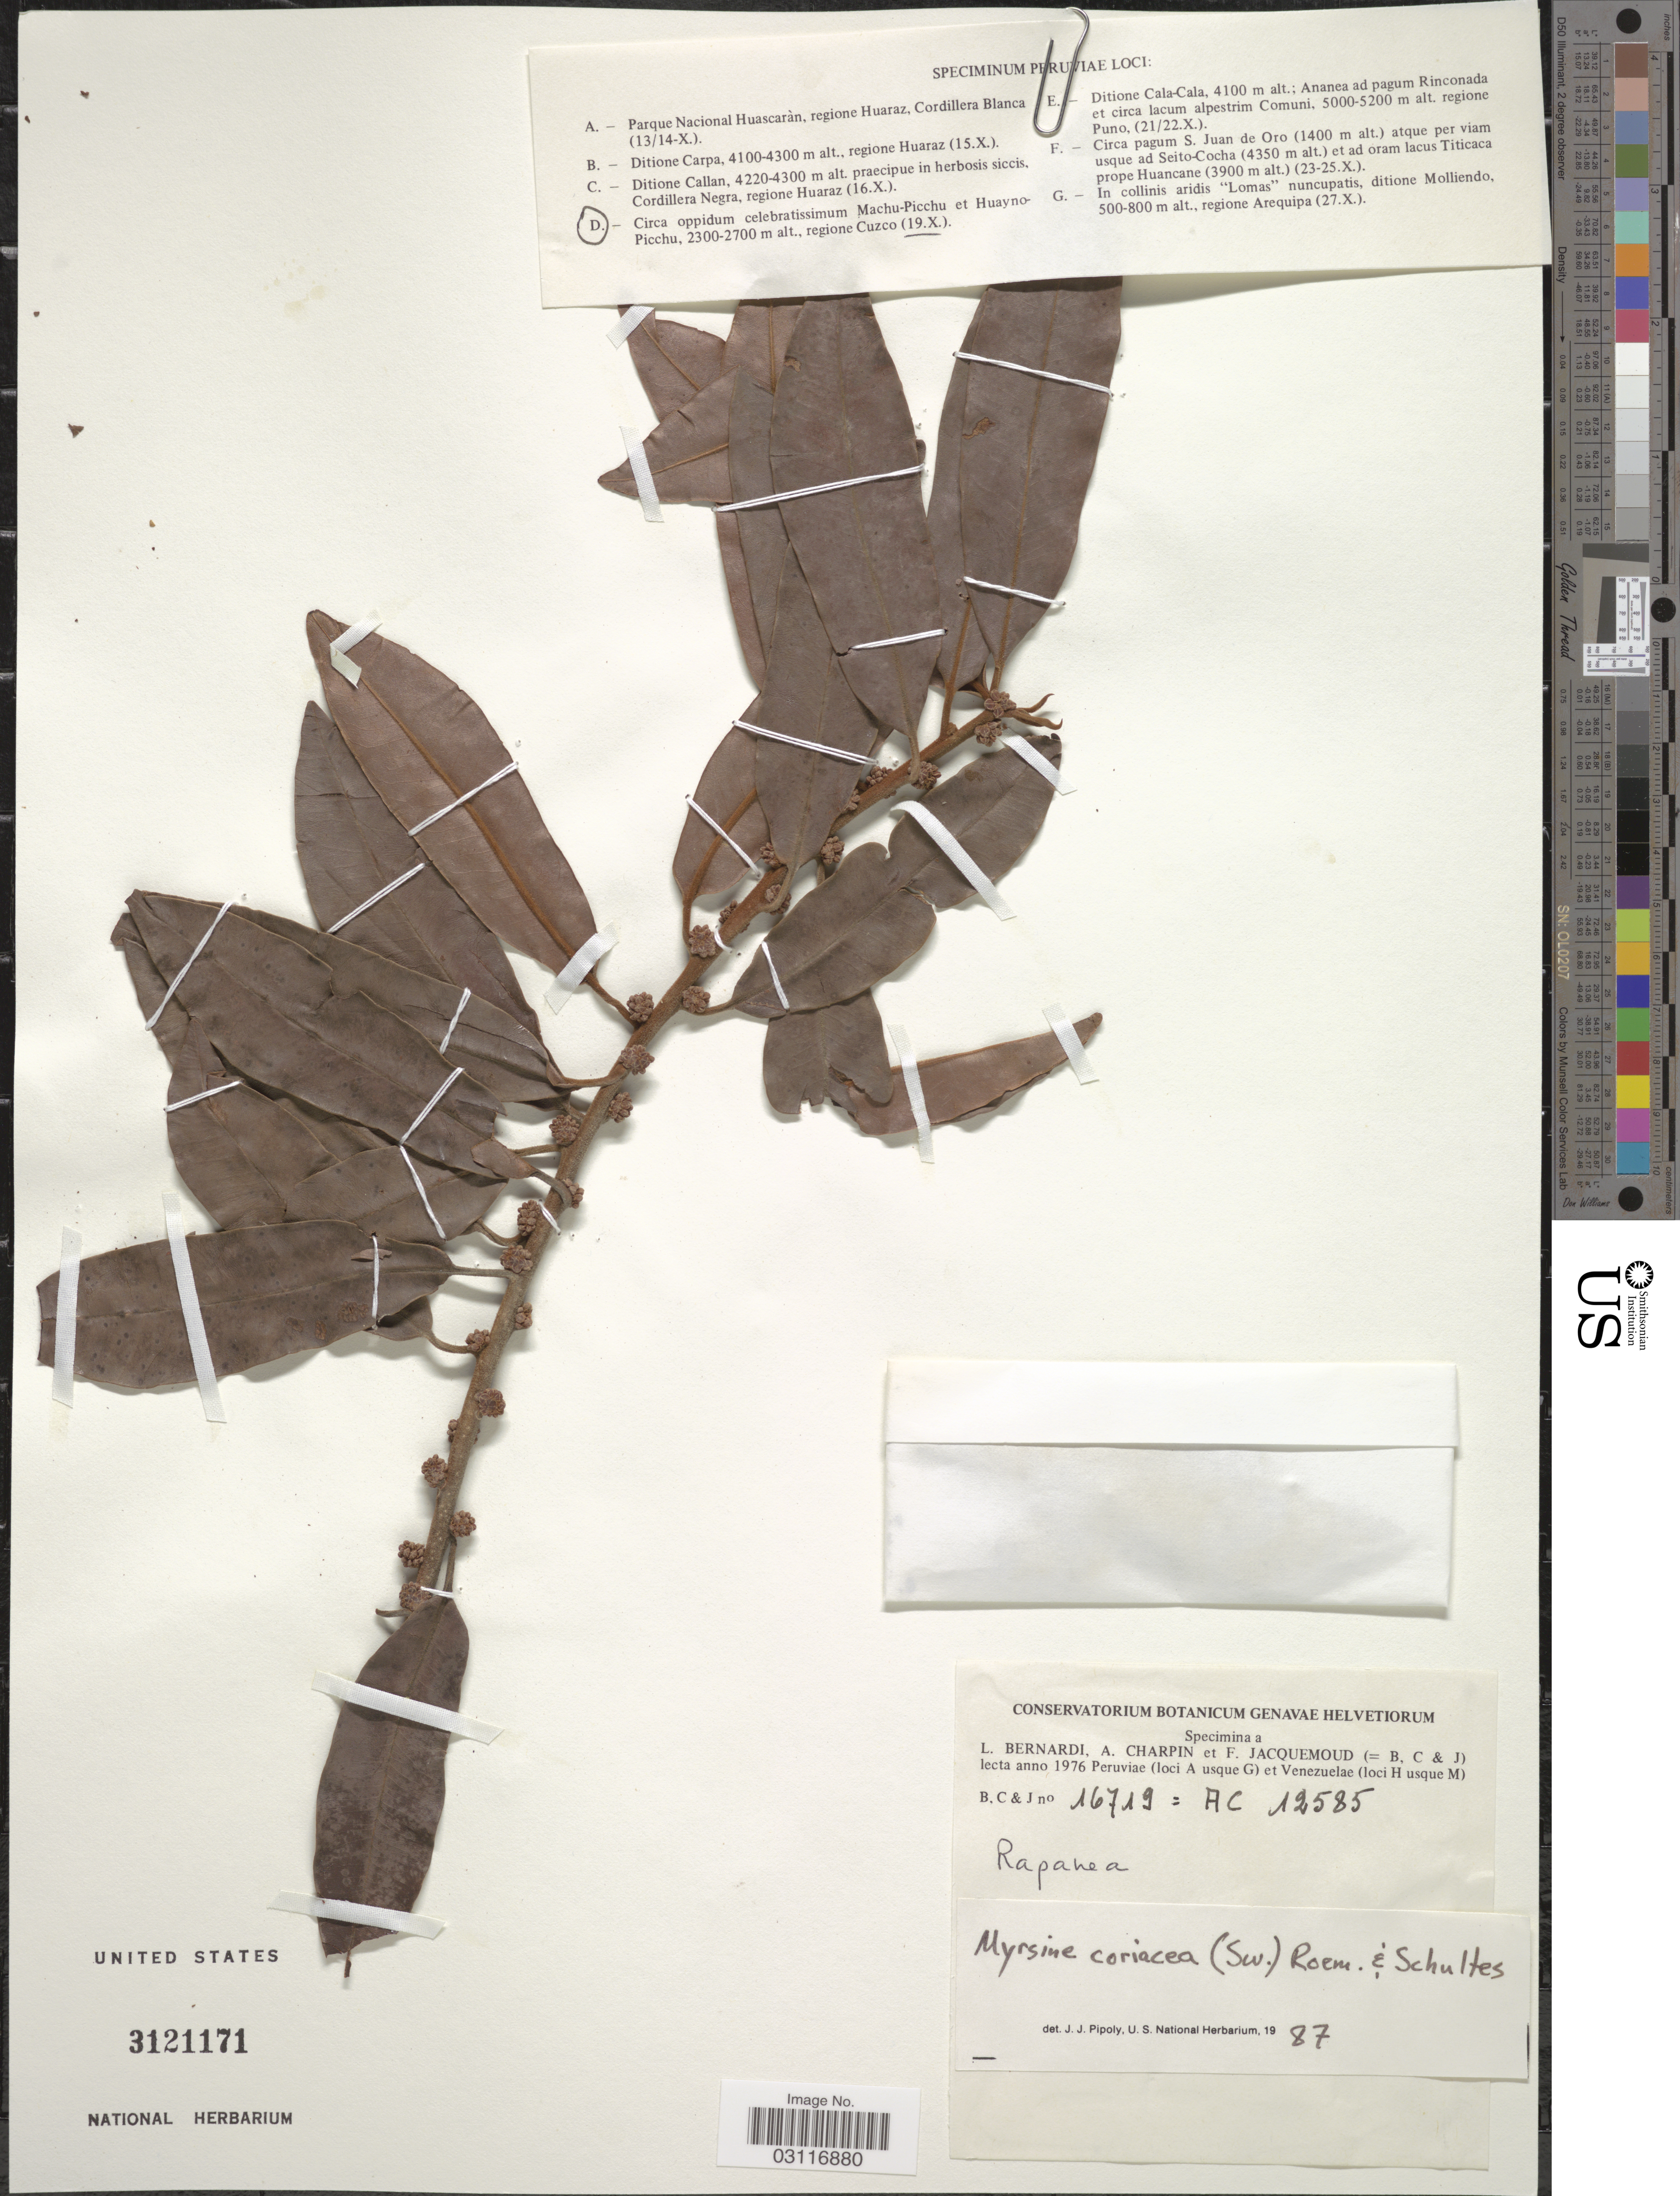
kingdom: Plantae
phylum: Tracheophyta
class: Magnoliopsida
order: Ericales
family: Primulaceae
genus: Myrsine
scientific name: Myrsine coriacea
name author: (Sw.) R. Br. ex Roem. & Schult.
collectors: L. Bernardi, A. Charpin & F. Jacquemoud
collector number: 16719=AC12585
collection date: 1976-10-19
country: Peru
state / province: Cusco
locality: Circa oppidum celebratissimum Machu-Picchu et Huayno-Picchu, regione Cuzco.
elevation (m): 2300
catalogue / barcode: US 3121171